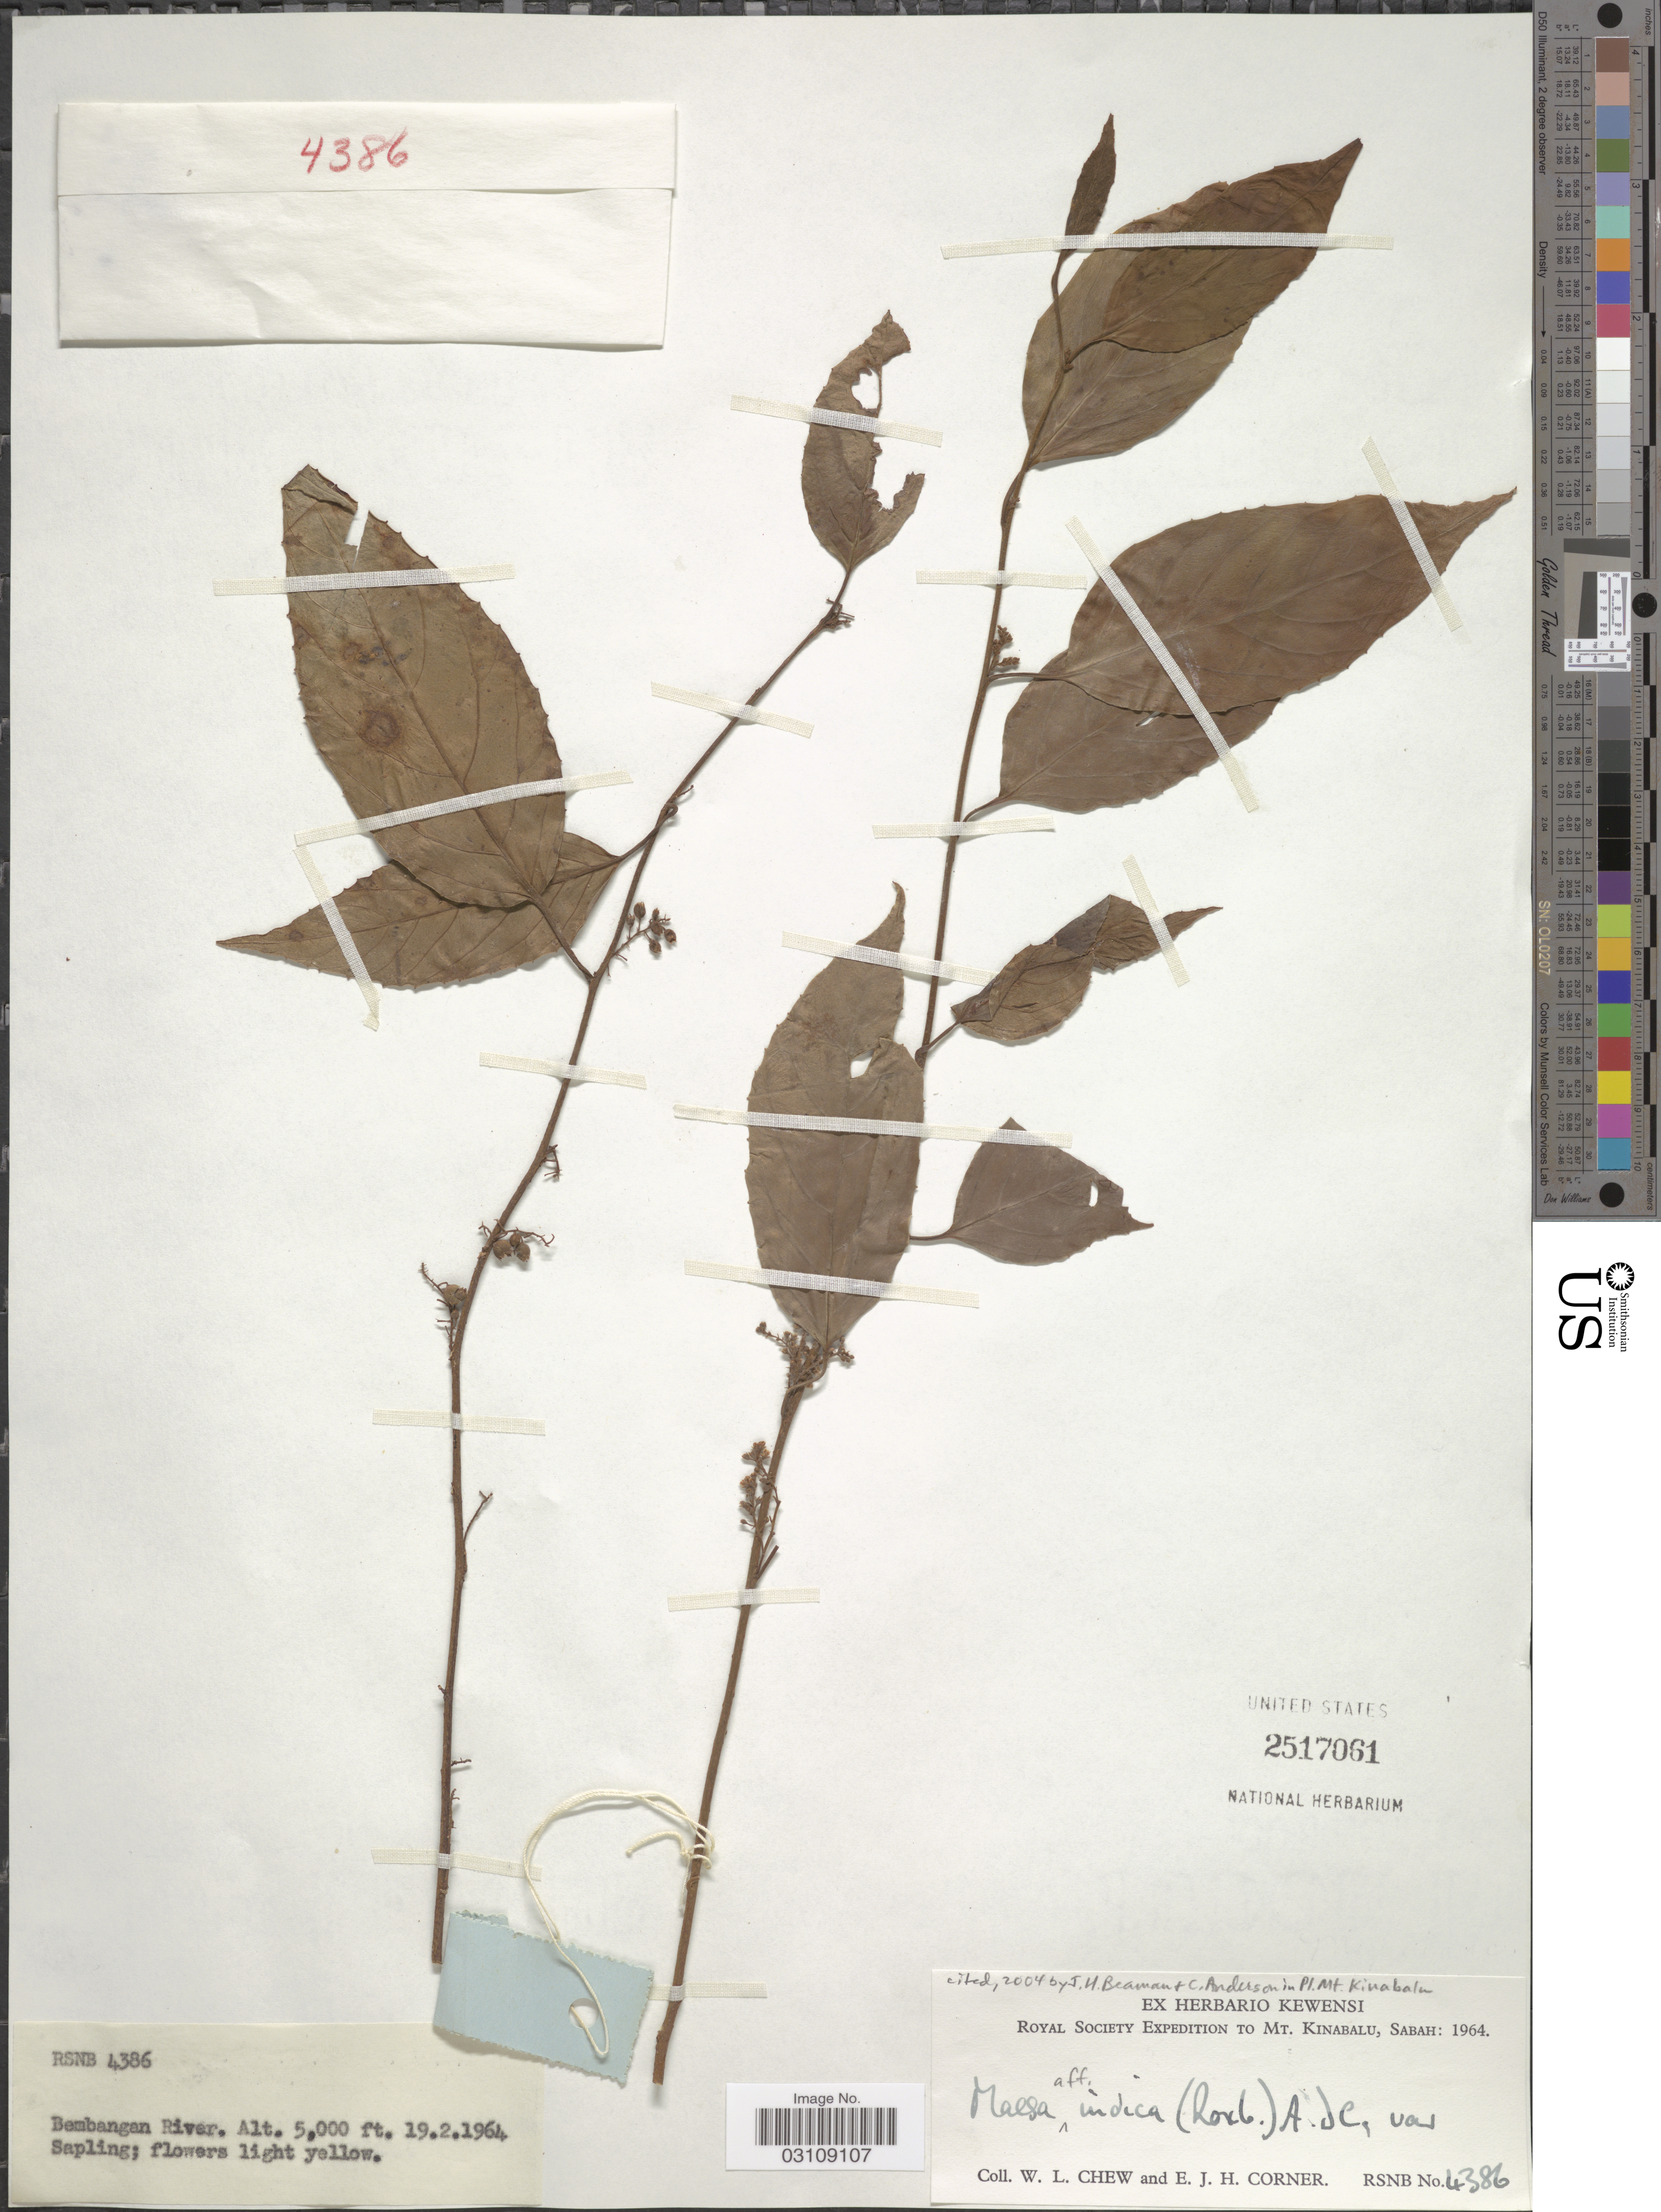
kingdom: Plantae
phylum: Tracheophyta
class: Magnoliopsida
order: Ericales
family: Primulaceae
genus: Maesa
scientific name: Maesa indica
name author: (Roxb.) A. DC.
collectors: W. Chew & E. Corner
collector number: RSNB4386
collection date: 1964-02-19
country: Malaysia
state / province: Sabah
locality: Bembangan River. Mt. Kinabalu.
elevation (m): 1524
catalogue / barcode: US 2517061